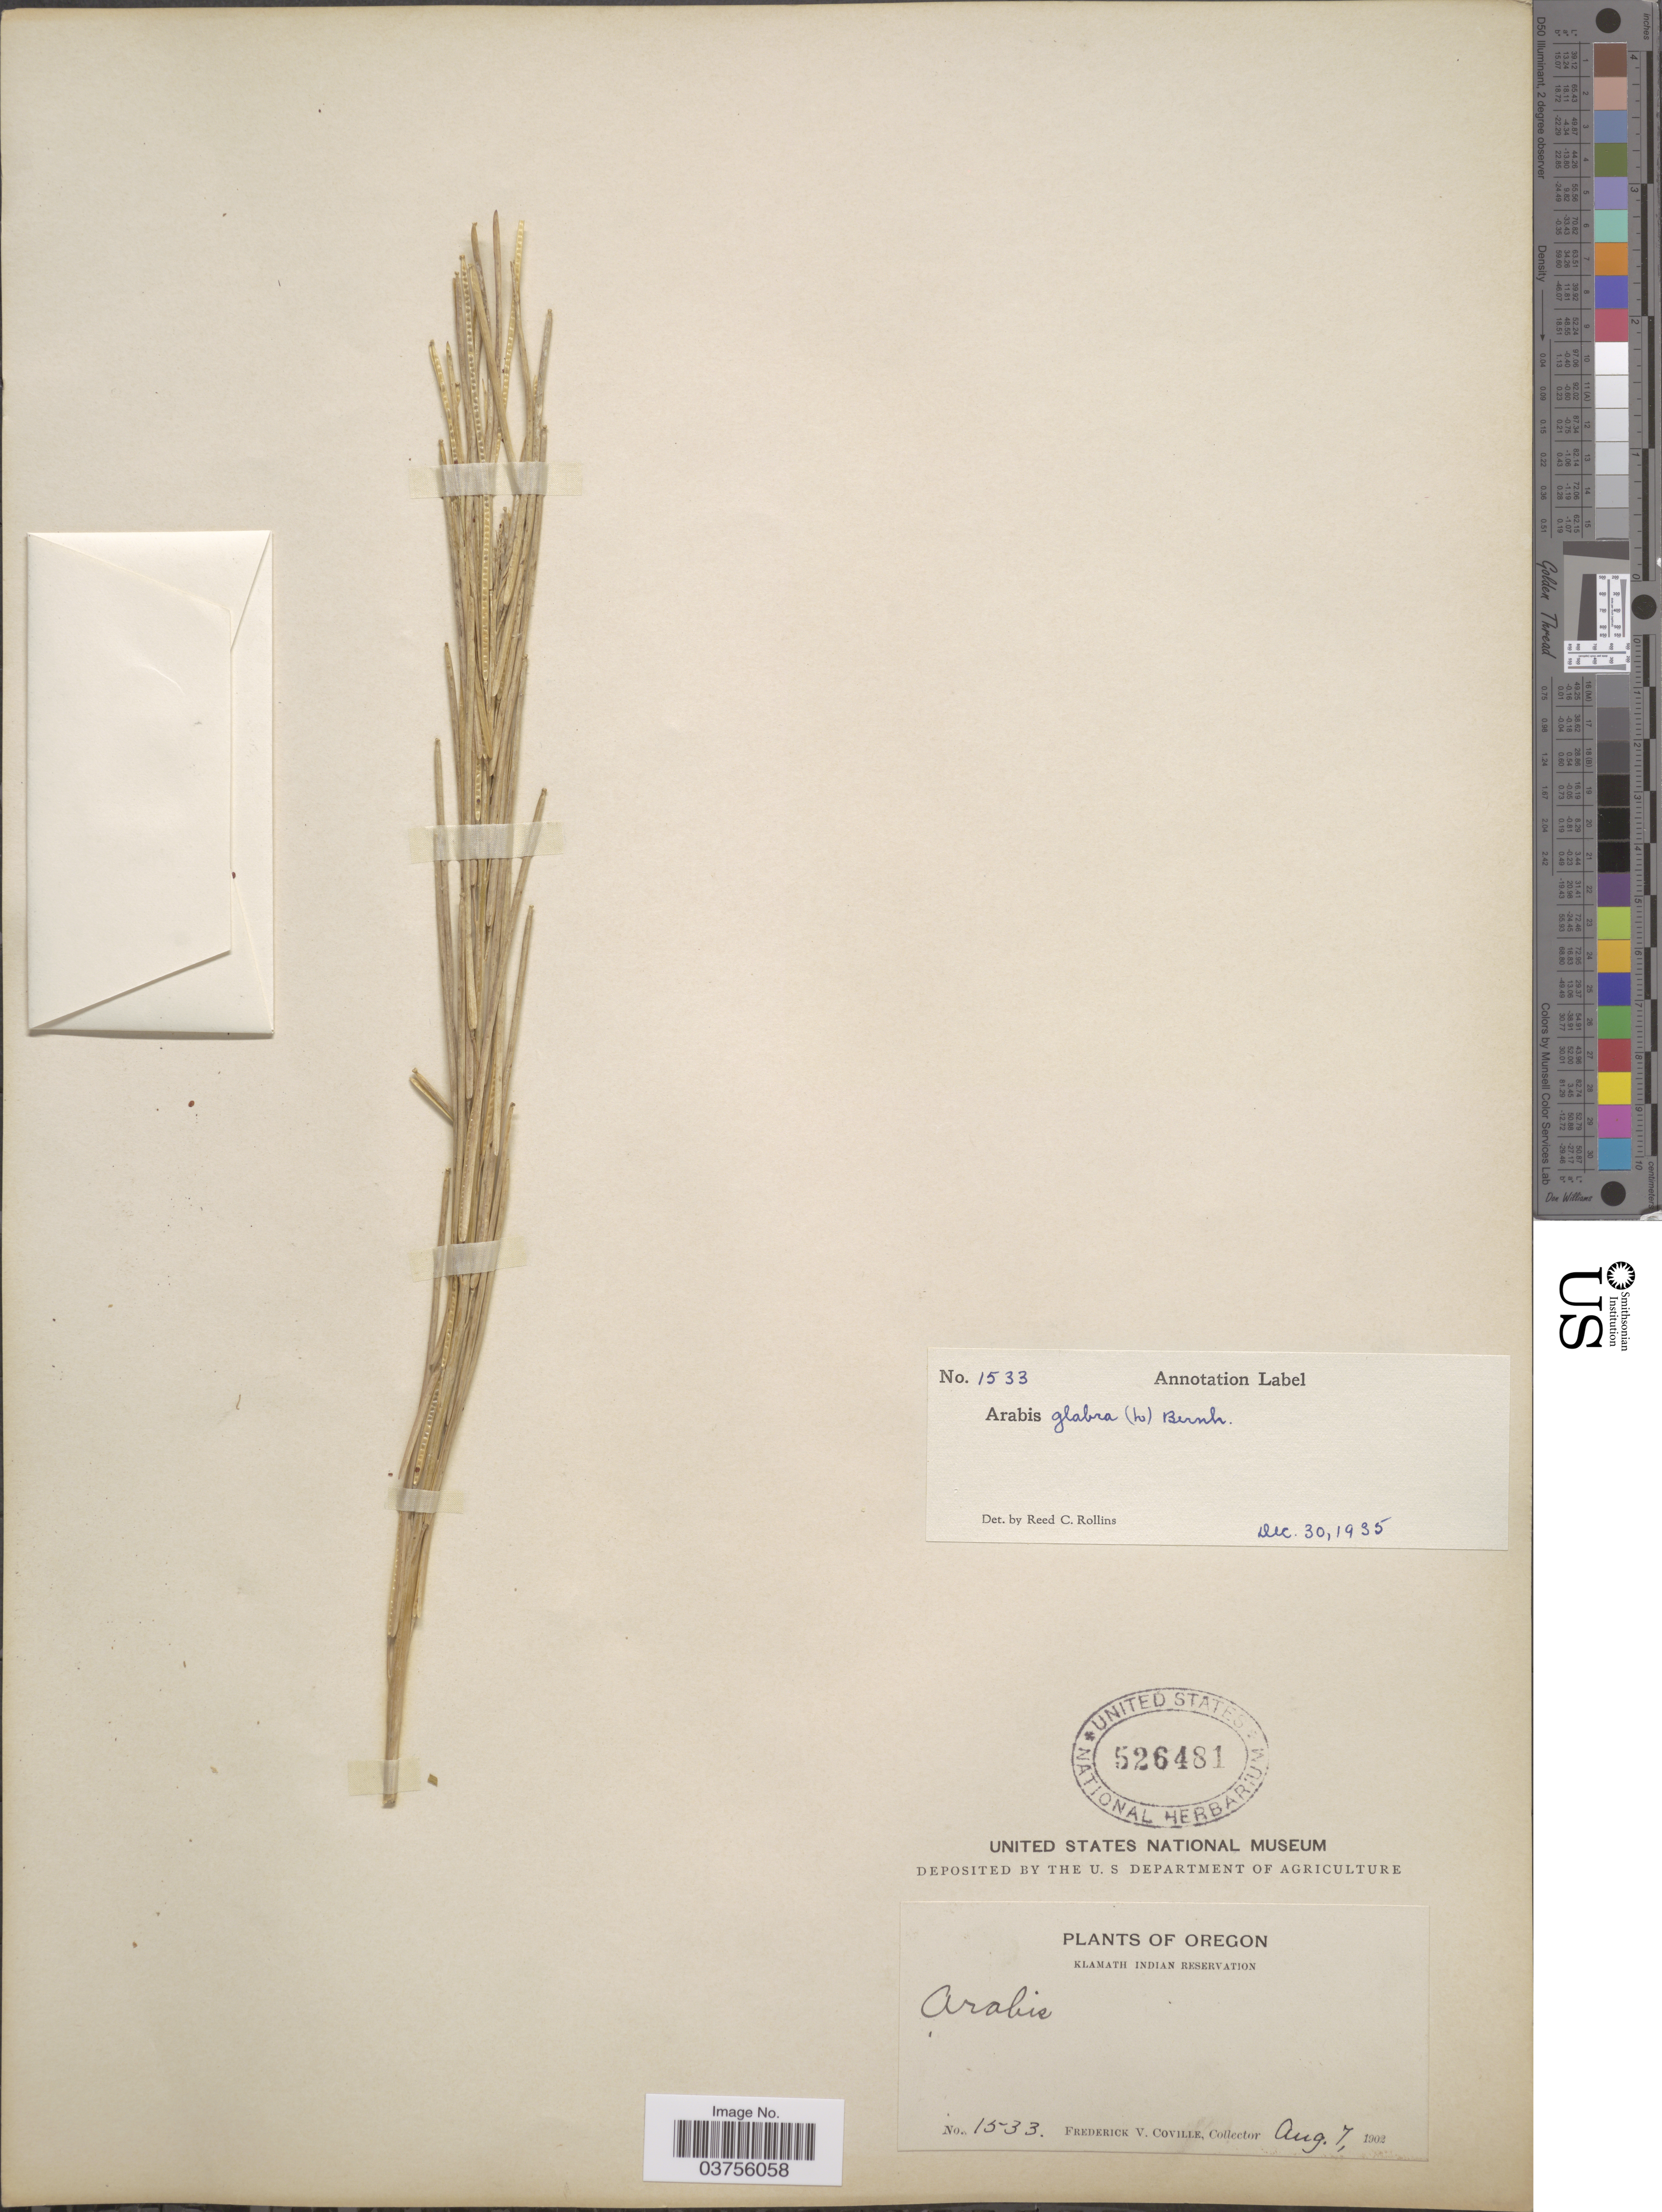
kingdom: Plantae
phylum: Tracheophyta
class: Magnoliopsida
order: Brassicales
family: Brassicaceae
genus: Turritis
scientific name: Turritis glabra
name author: L.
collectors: F. V. Coville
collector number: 1533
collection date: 1902-08-07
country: United States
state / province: Oregon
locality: Klamath Indian Reservation.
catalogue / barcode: US 526481